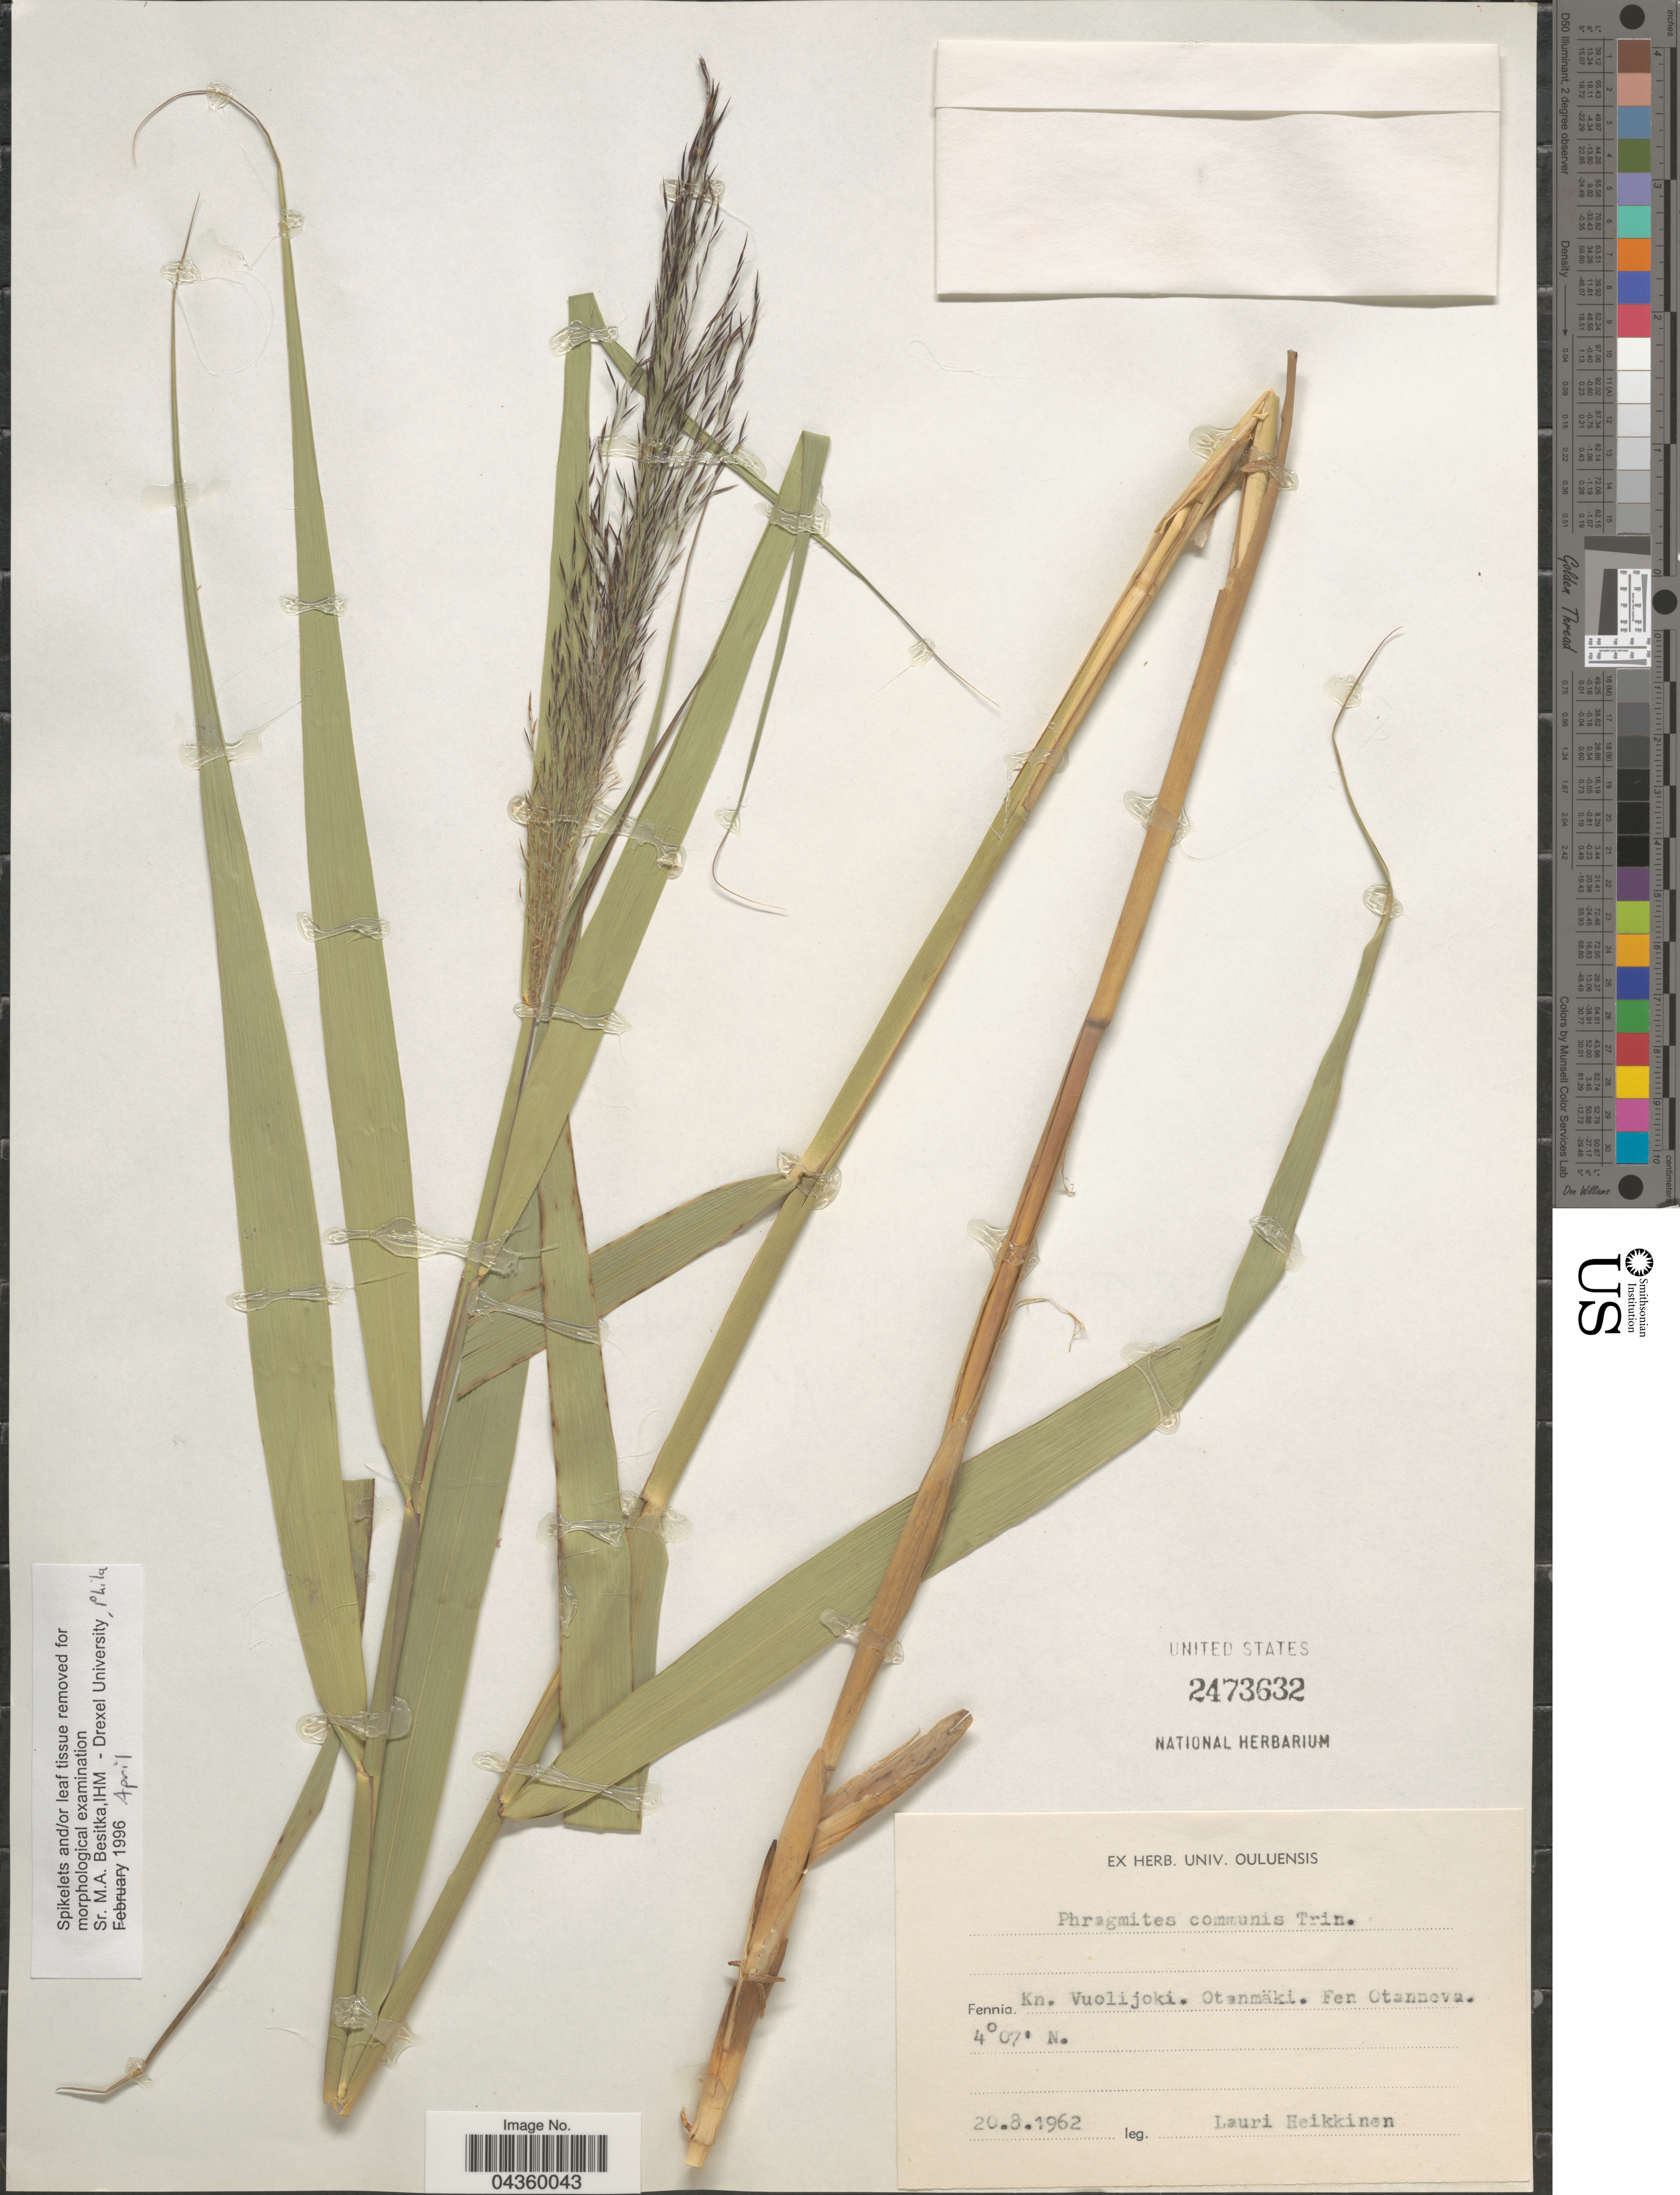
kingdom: Plantae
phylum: Tracheophyta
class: Liliopsida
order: Poales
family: Poaceae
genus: Phragmites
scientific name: Phragmites australis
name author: (Cav.) Trin. ex Steud.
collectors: L. Heikkinen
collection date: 1962-08-20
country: Finland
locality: Fennia. Kn. Vuolijoki. Otanmäki. Fen Otanneva.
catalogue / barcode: US 2473632